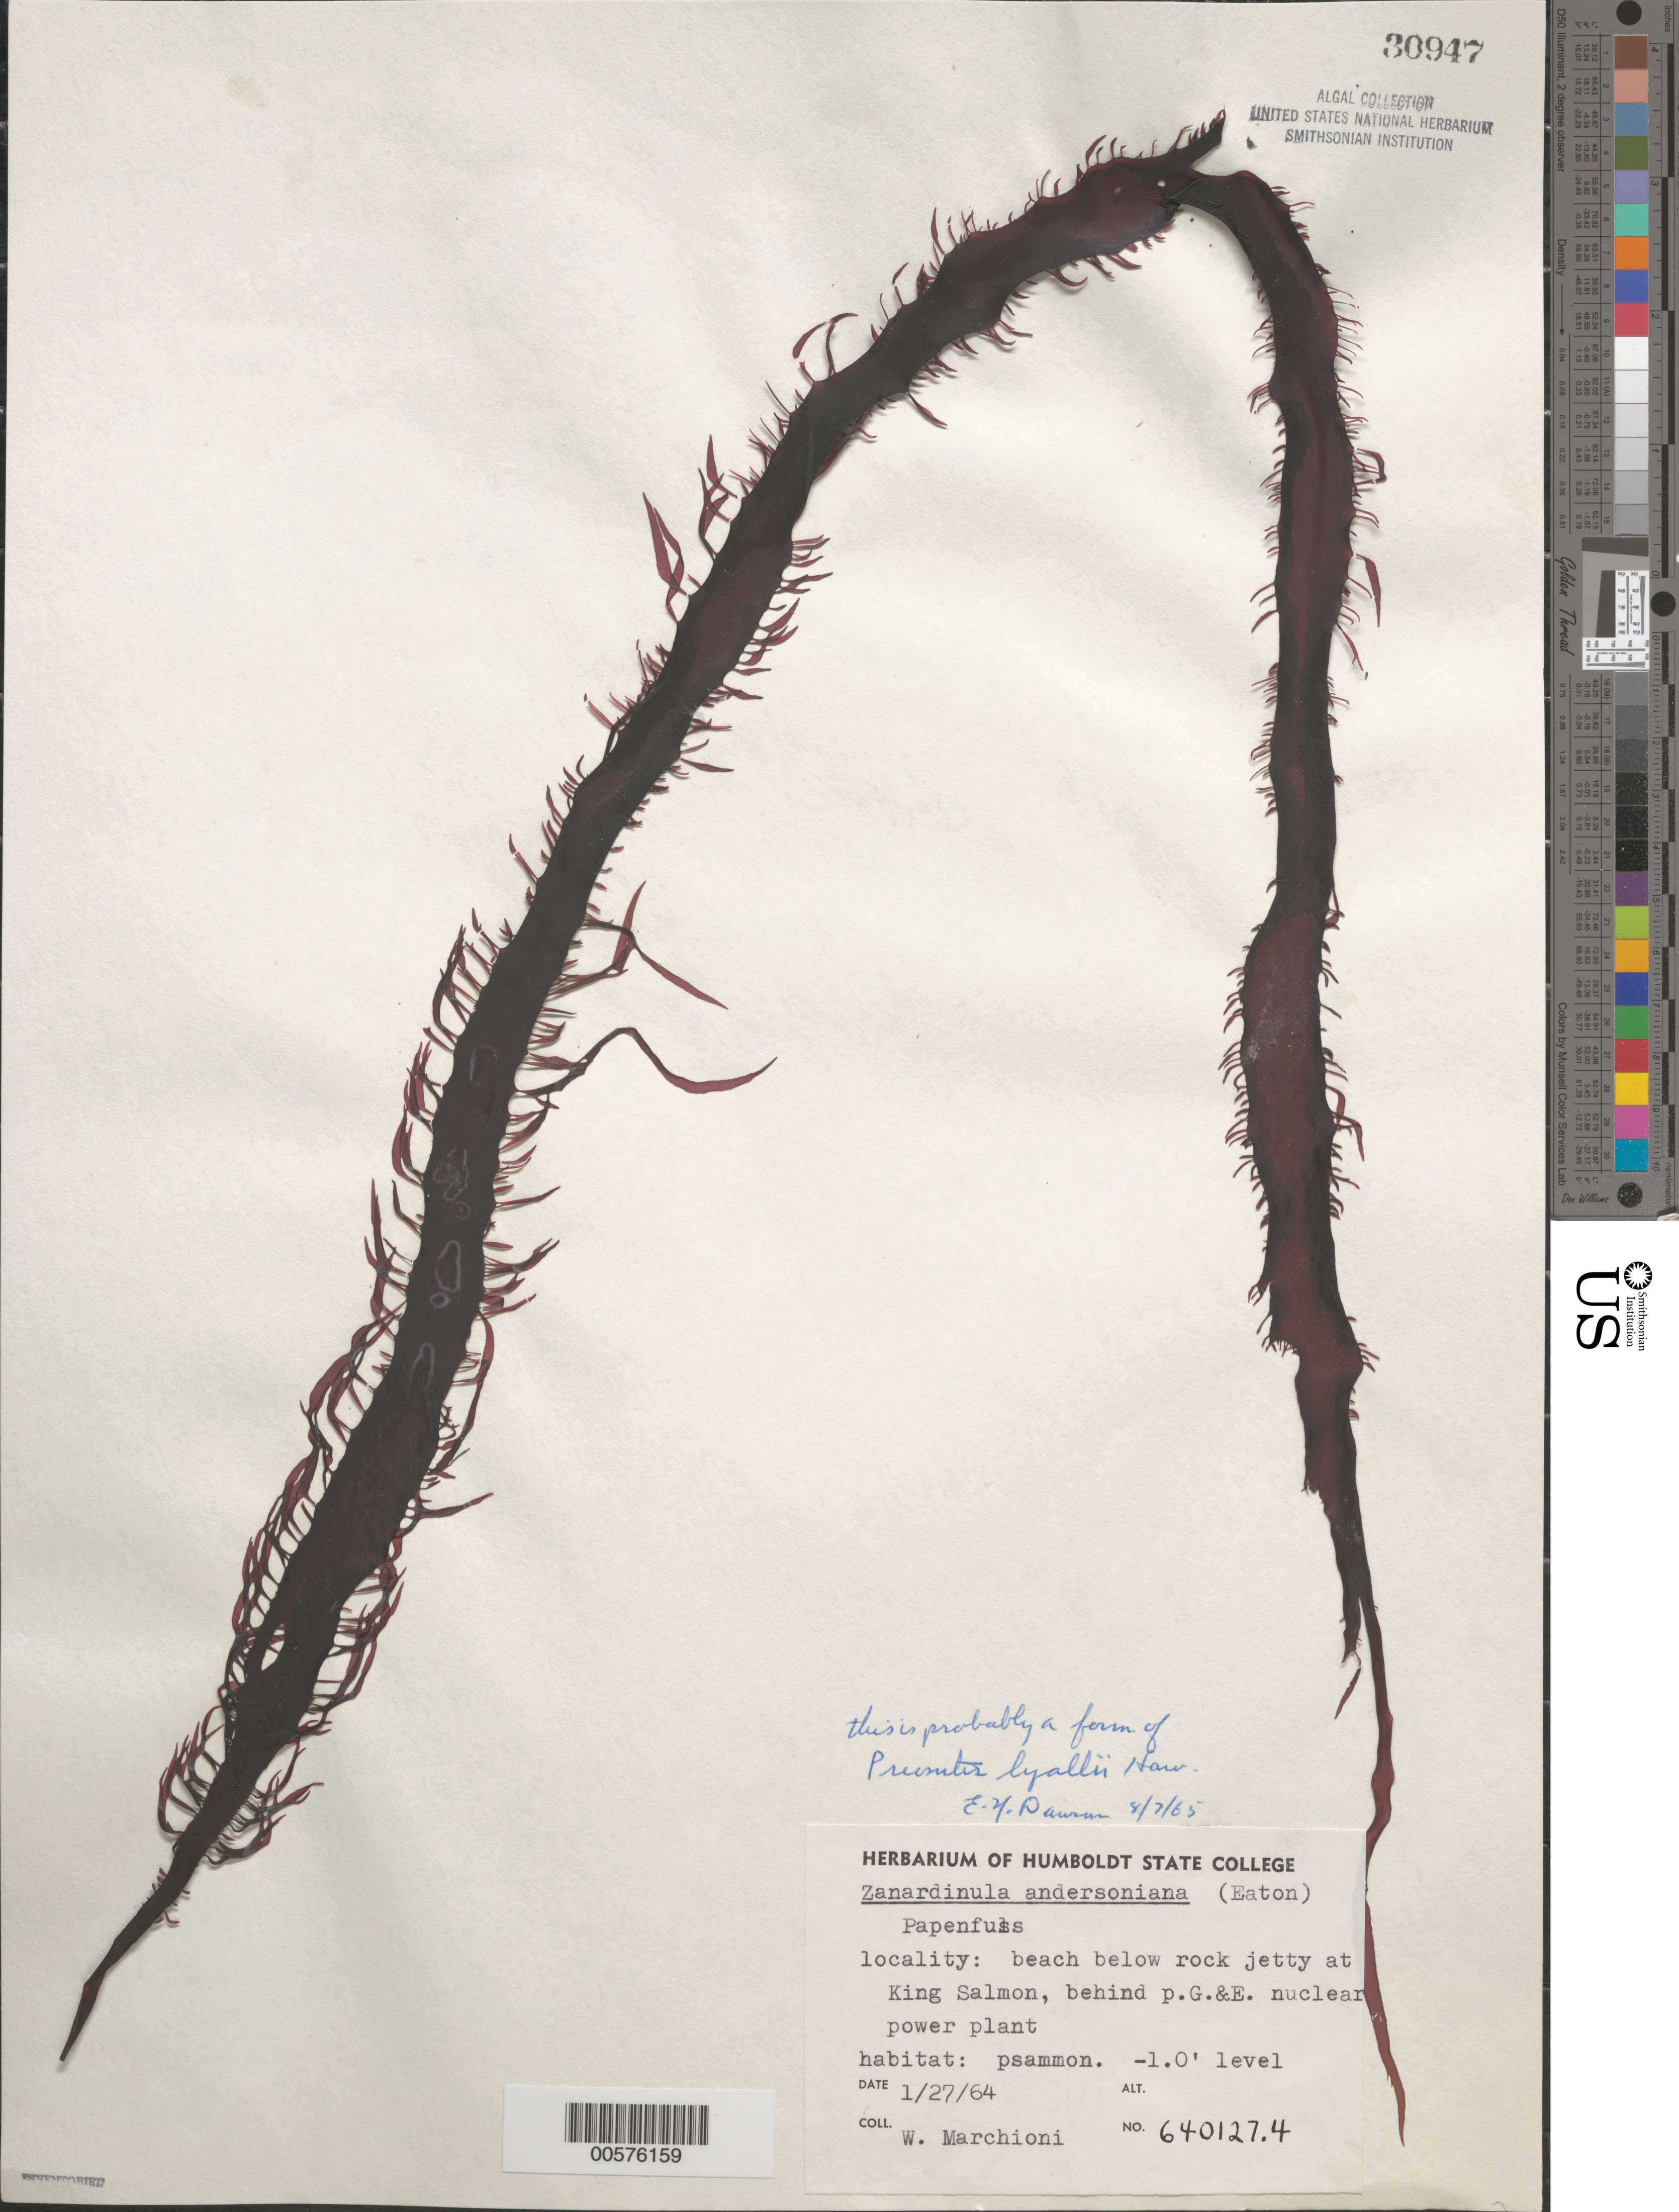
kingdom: Plantae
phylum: Rhodophyta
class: Florideophyceae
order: Cryptonemiales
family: Cryptonemiaceae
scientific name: Prionitis sternbergii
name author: (C. Agardh) J. Agardh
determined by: Algae name updating Project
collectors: W. Marchioni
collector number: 640127.4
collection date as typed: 27 Jan 1964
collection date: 1964-01-27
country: United States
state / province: California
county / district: Humboldt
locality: King Salmon, behind PG & E nuclear plant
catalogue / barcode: US 30947